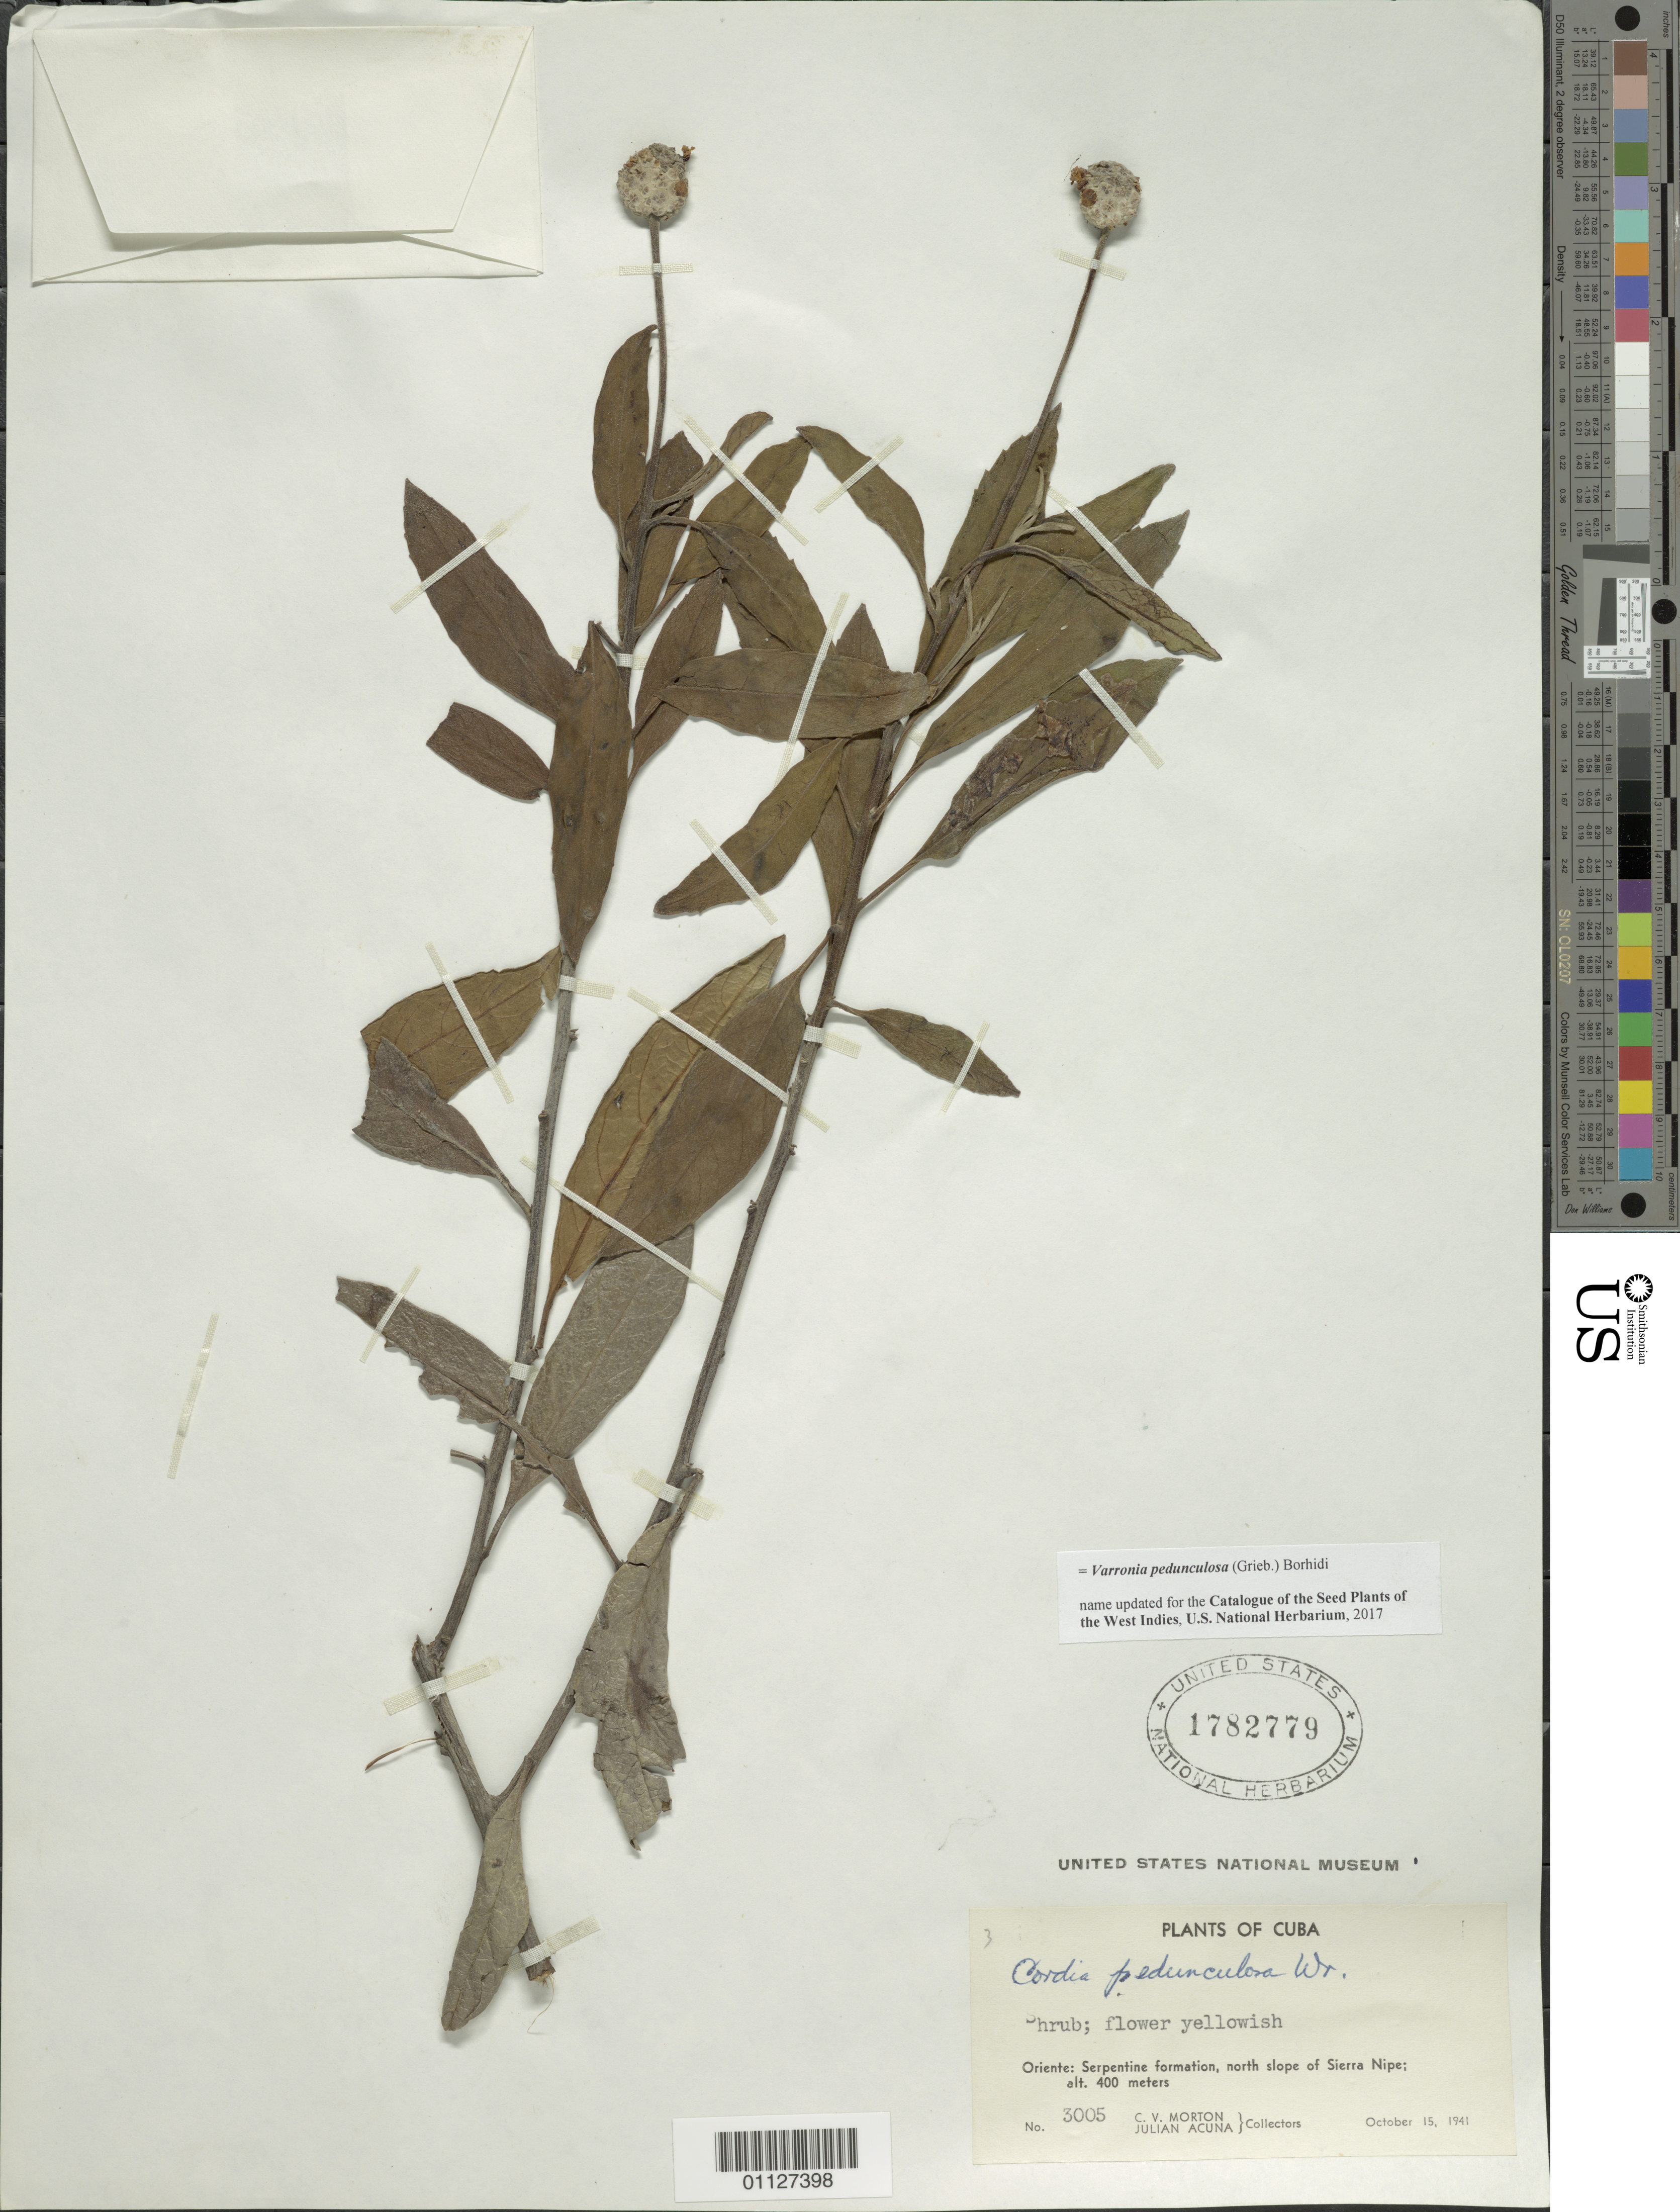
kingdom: Plantae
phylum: Tracheophyta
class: Magnoliopsida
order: Boraginales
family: Cordiaceae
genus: Varronia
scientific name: Varronia pedunculosa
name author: (Griseb.) Borhidi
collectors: C. V. Morton & J. Acuña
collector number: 3005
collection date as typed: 15 Oct 1941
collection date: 1941-10-15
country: Cuba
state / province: Holguín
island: Cuba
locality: Serpentine formation, N slope of Sierra Nipe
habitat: Serpentine formation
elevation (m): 400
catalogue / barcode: US 1782779